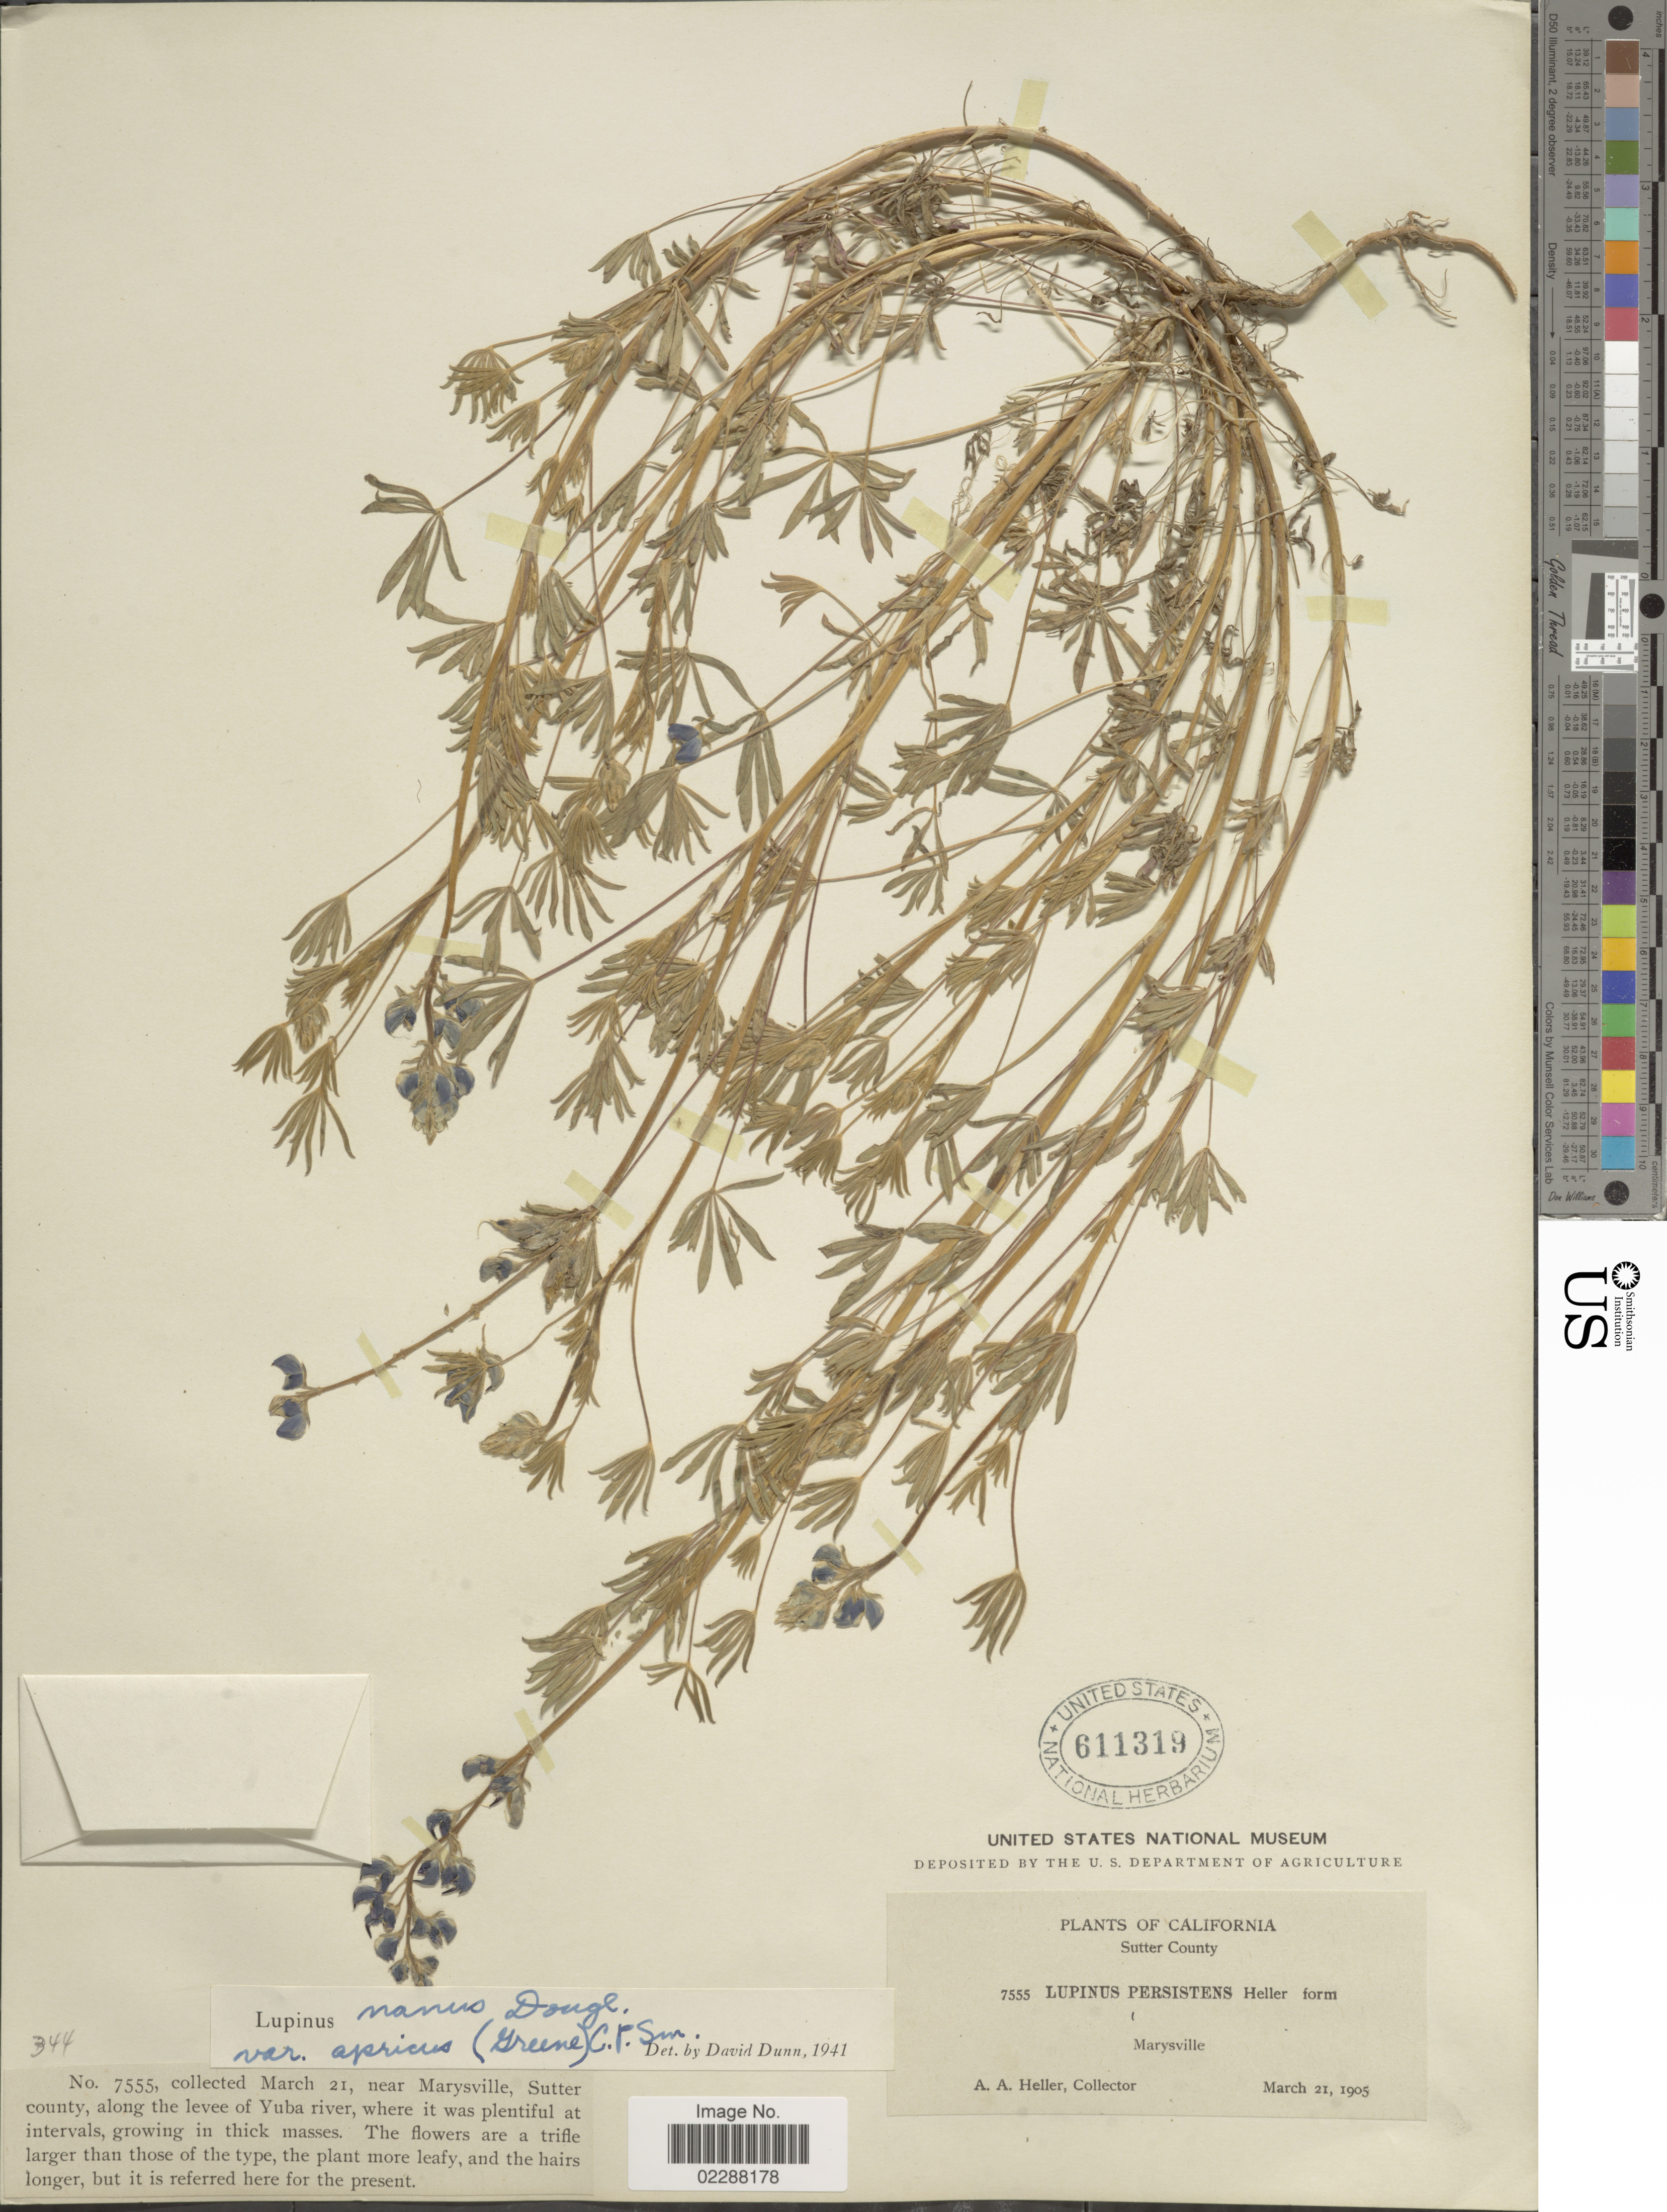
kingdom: Plantae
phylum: Tracheophyta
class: Magnoliopsida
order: Fabales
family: Fabaceae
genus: Lupinus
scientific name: Lupinus vallicola subsp. apricus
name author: (Greene) D.B. Dunn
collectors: A. A. Heller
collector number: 7555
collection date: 1905-03-21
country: United States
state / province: California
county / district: Sutter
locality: Sutter County, Marysville, Along the levee of Yuba river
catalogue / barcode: US 611319